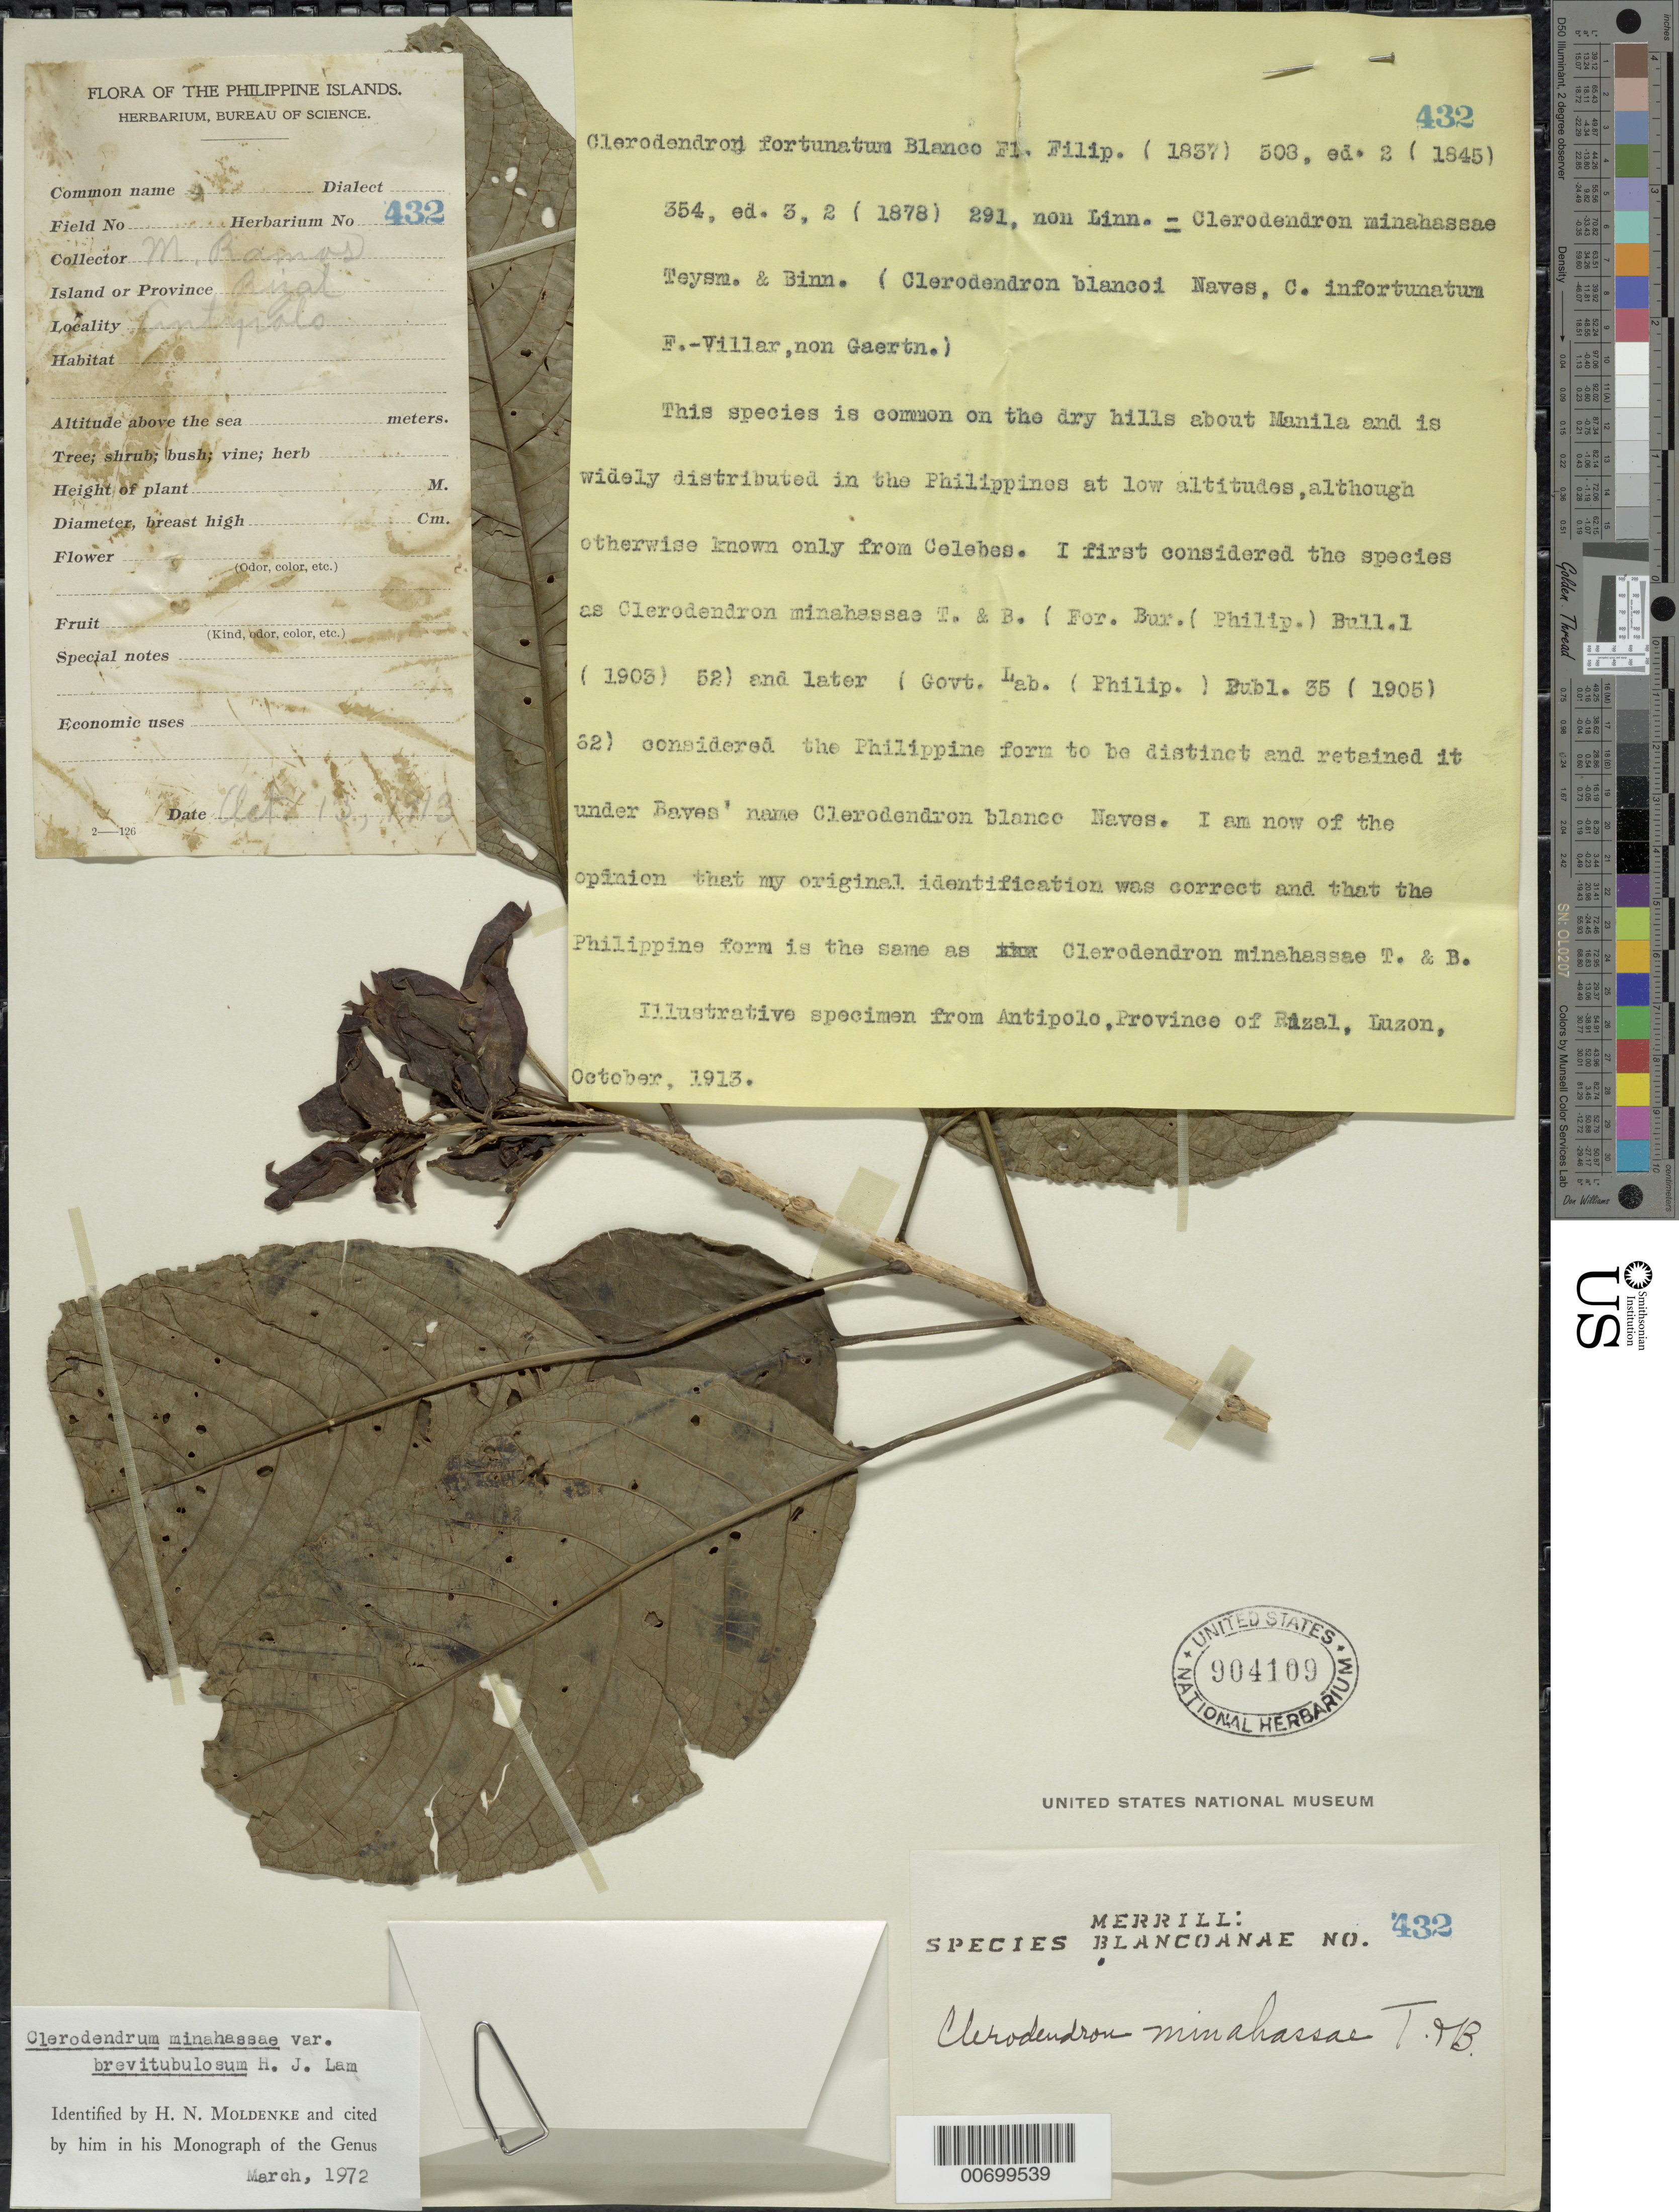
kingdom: Plantae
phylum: Tracheophyta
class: Magnoliopsida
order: Lamiales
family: Lamiaceae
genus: Clerodendrum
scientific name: Clerodendrum minahasse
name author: Teijsm. & Binn.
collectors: M. Ramos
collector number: Sp. Blancoan. 0432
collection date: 1911/1919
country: Philippines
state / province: Calabarzon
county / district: Batangas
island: Luzon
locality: Antipolo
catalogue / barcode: US 904109